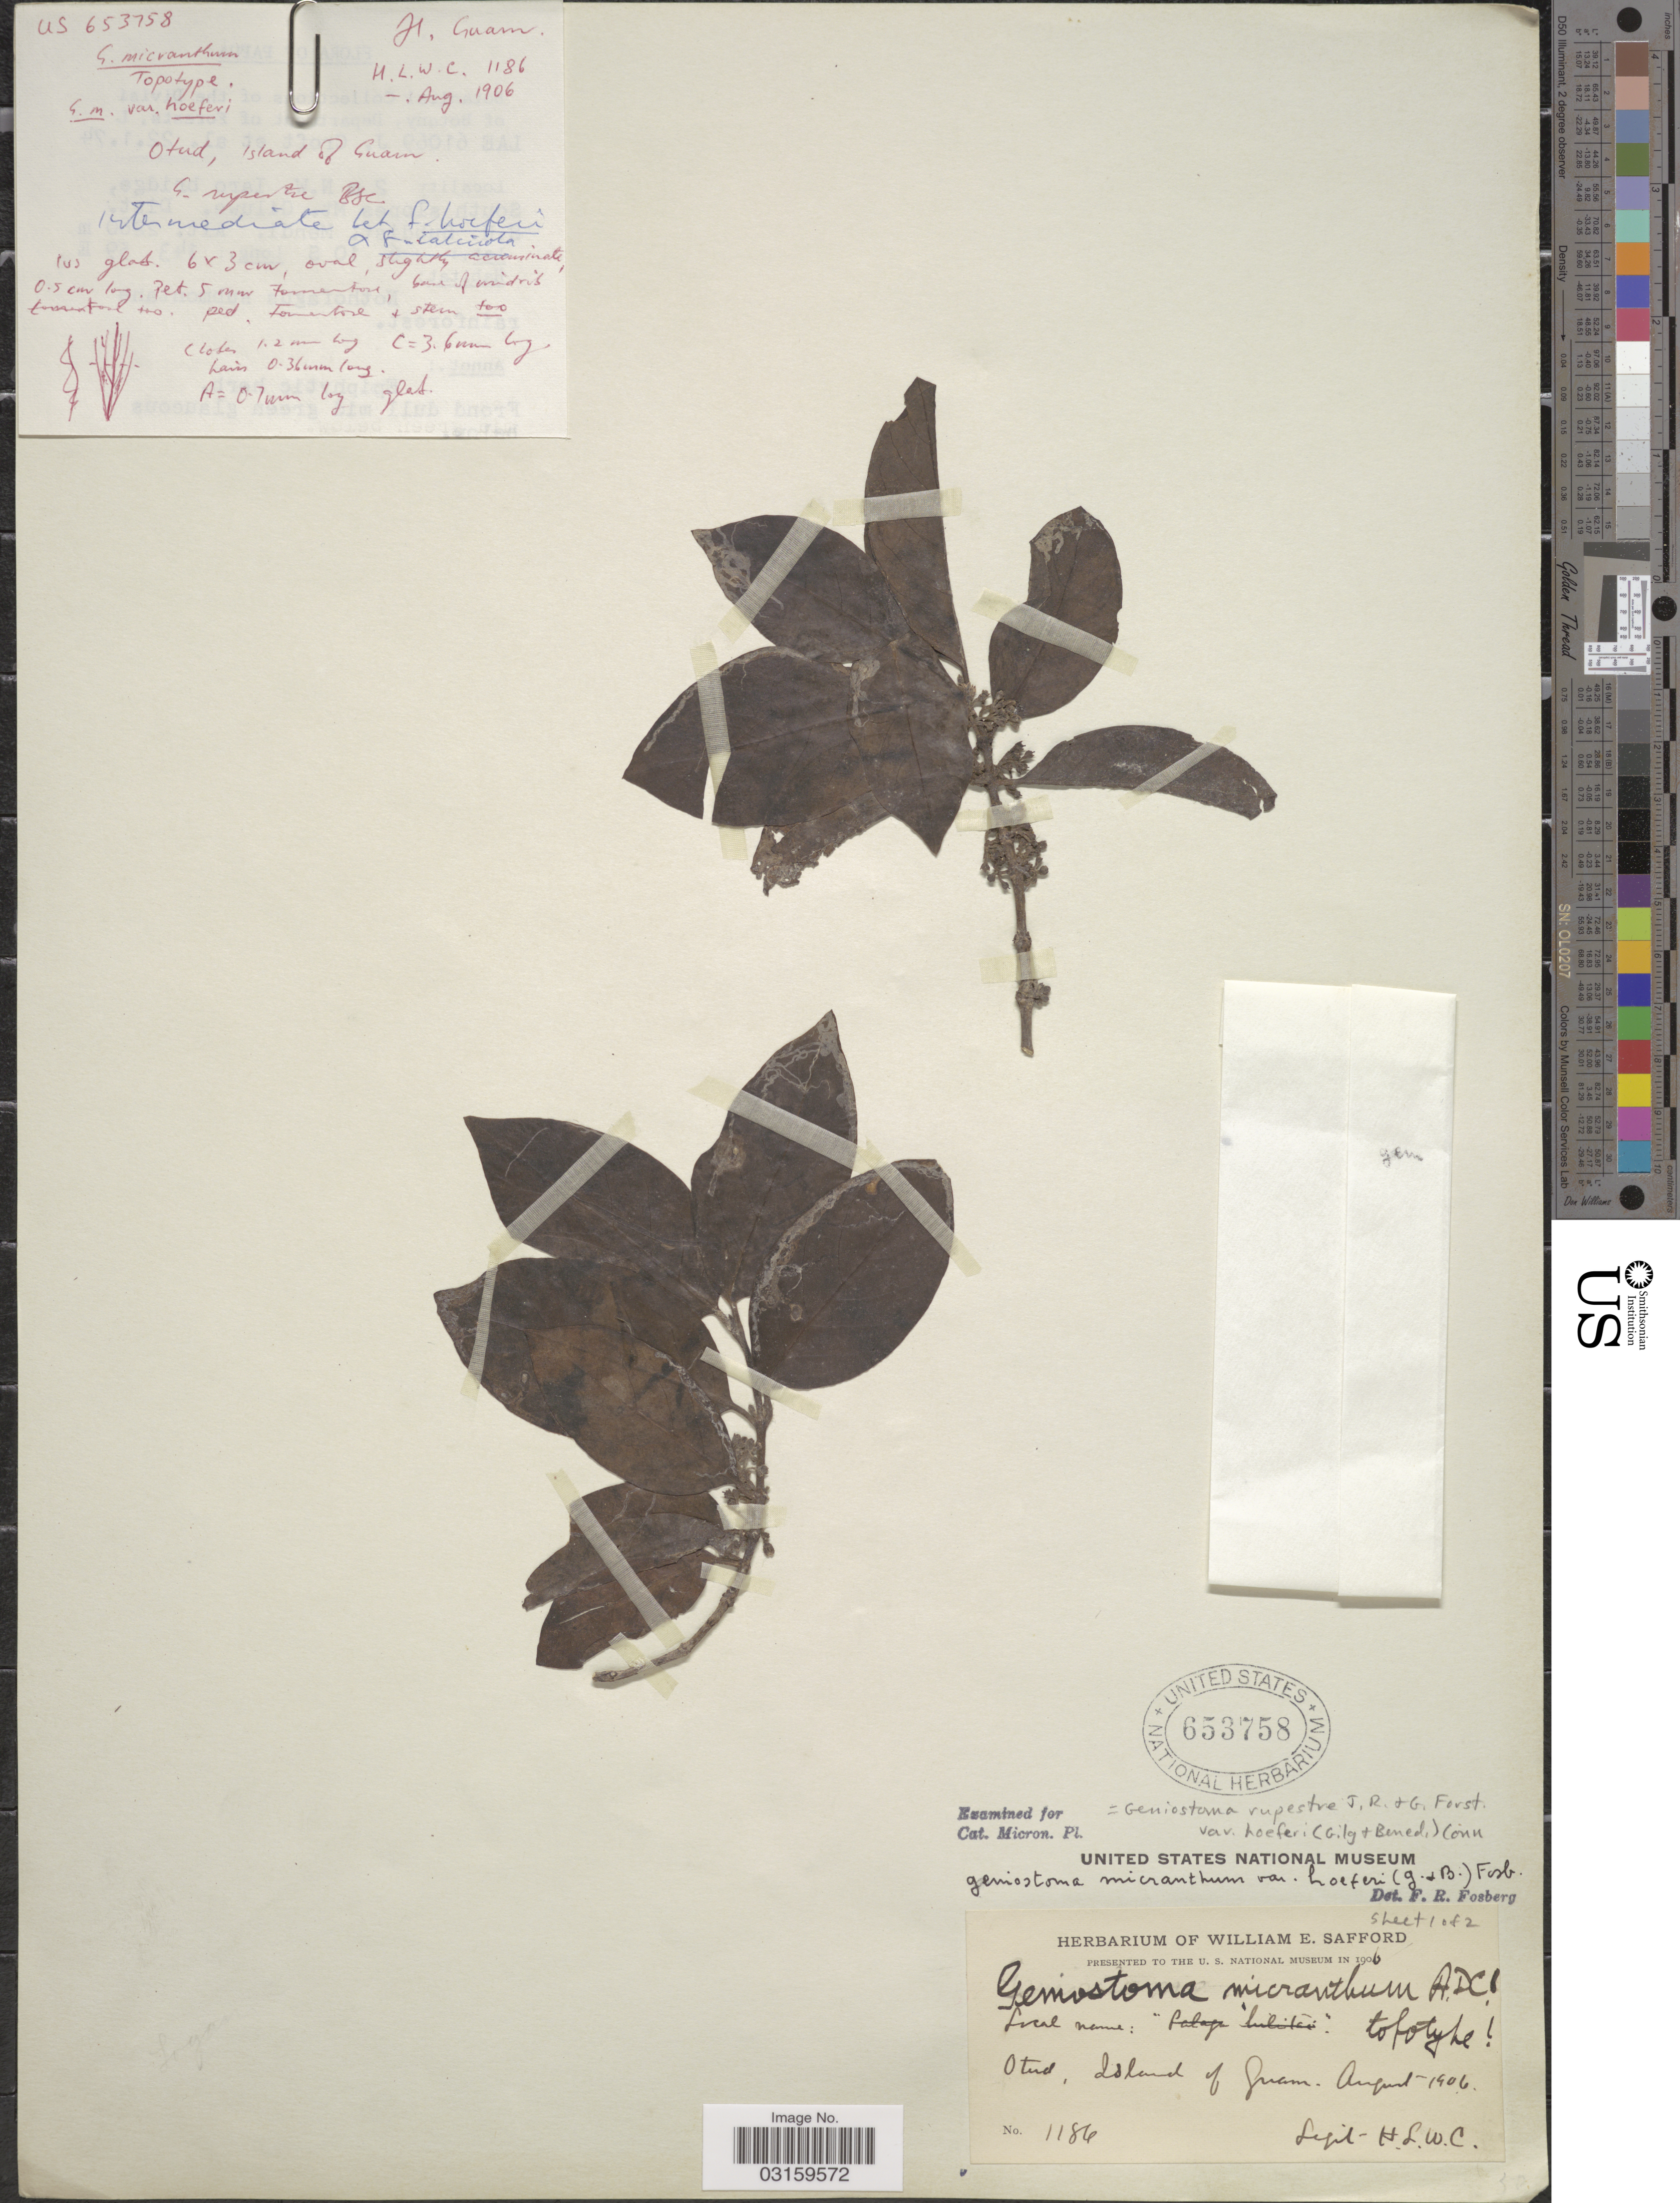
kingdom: Plantae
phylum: Tracheophyta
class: Magnoliopsida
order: Gentianales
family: Loganiaceae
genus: Geniostoma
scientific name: Geniostoma rupestre var. hoeferi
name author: (Gilg & Benedict) B.J. Conn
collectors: H. L. W. C.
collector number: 1186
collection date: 1906-08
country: Guam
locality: Otud, Island of Guam.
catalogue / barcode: US 653758